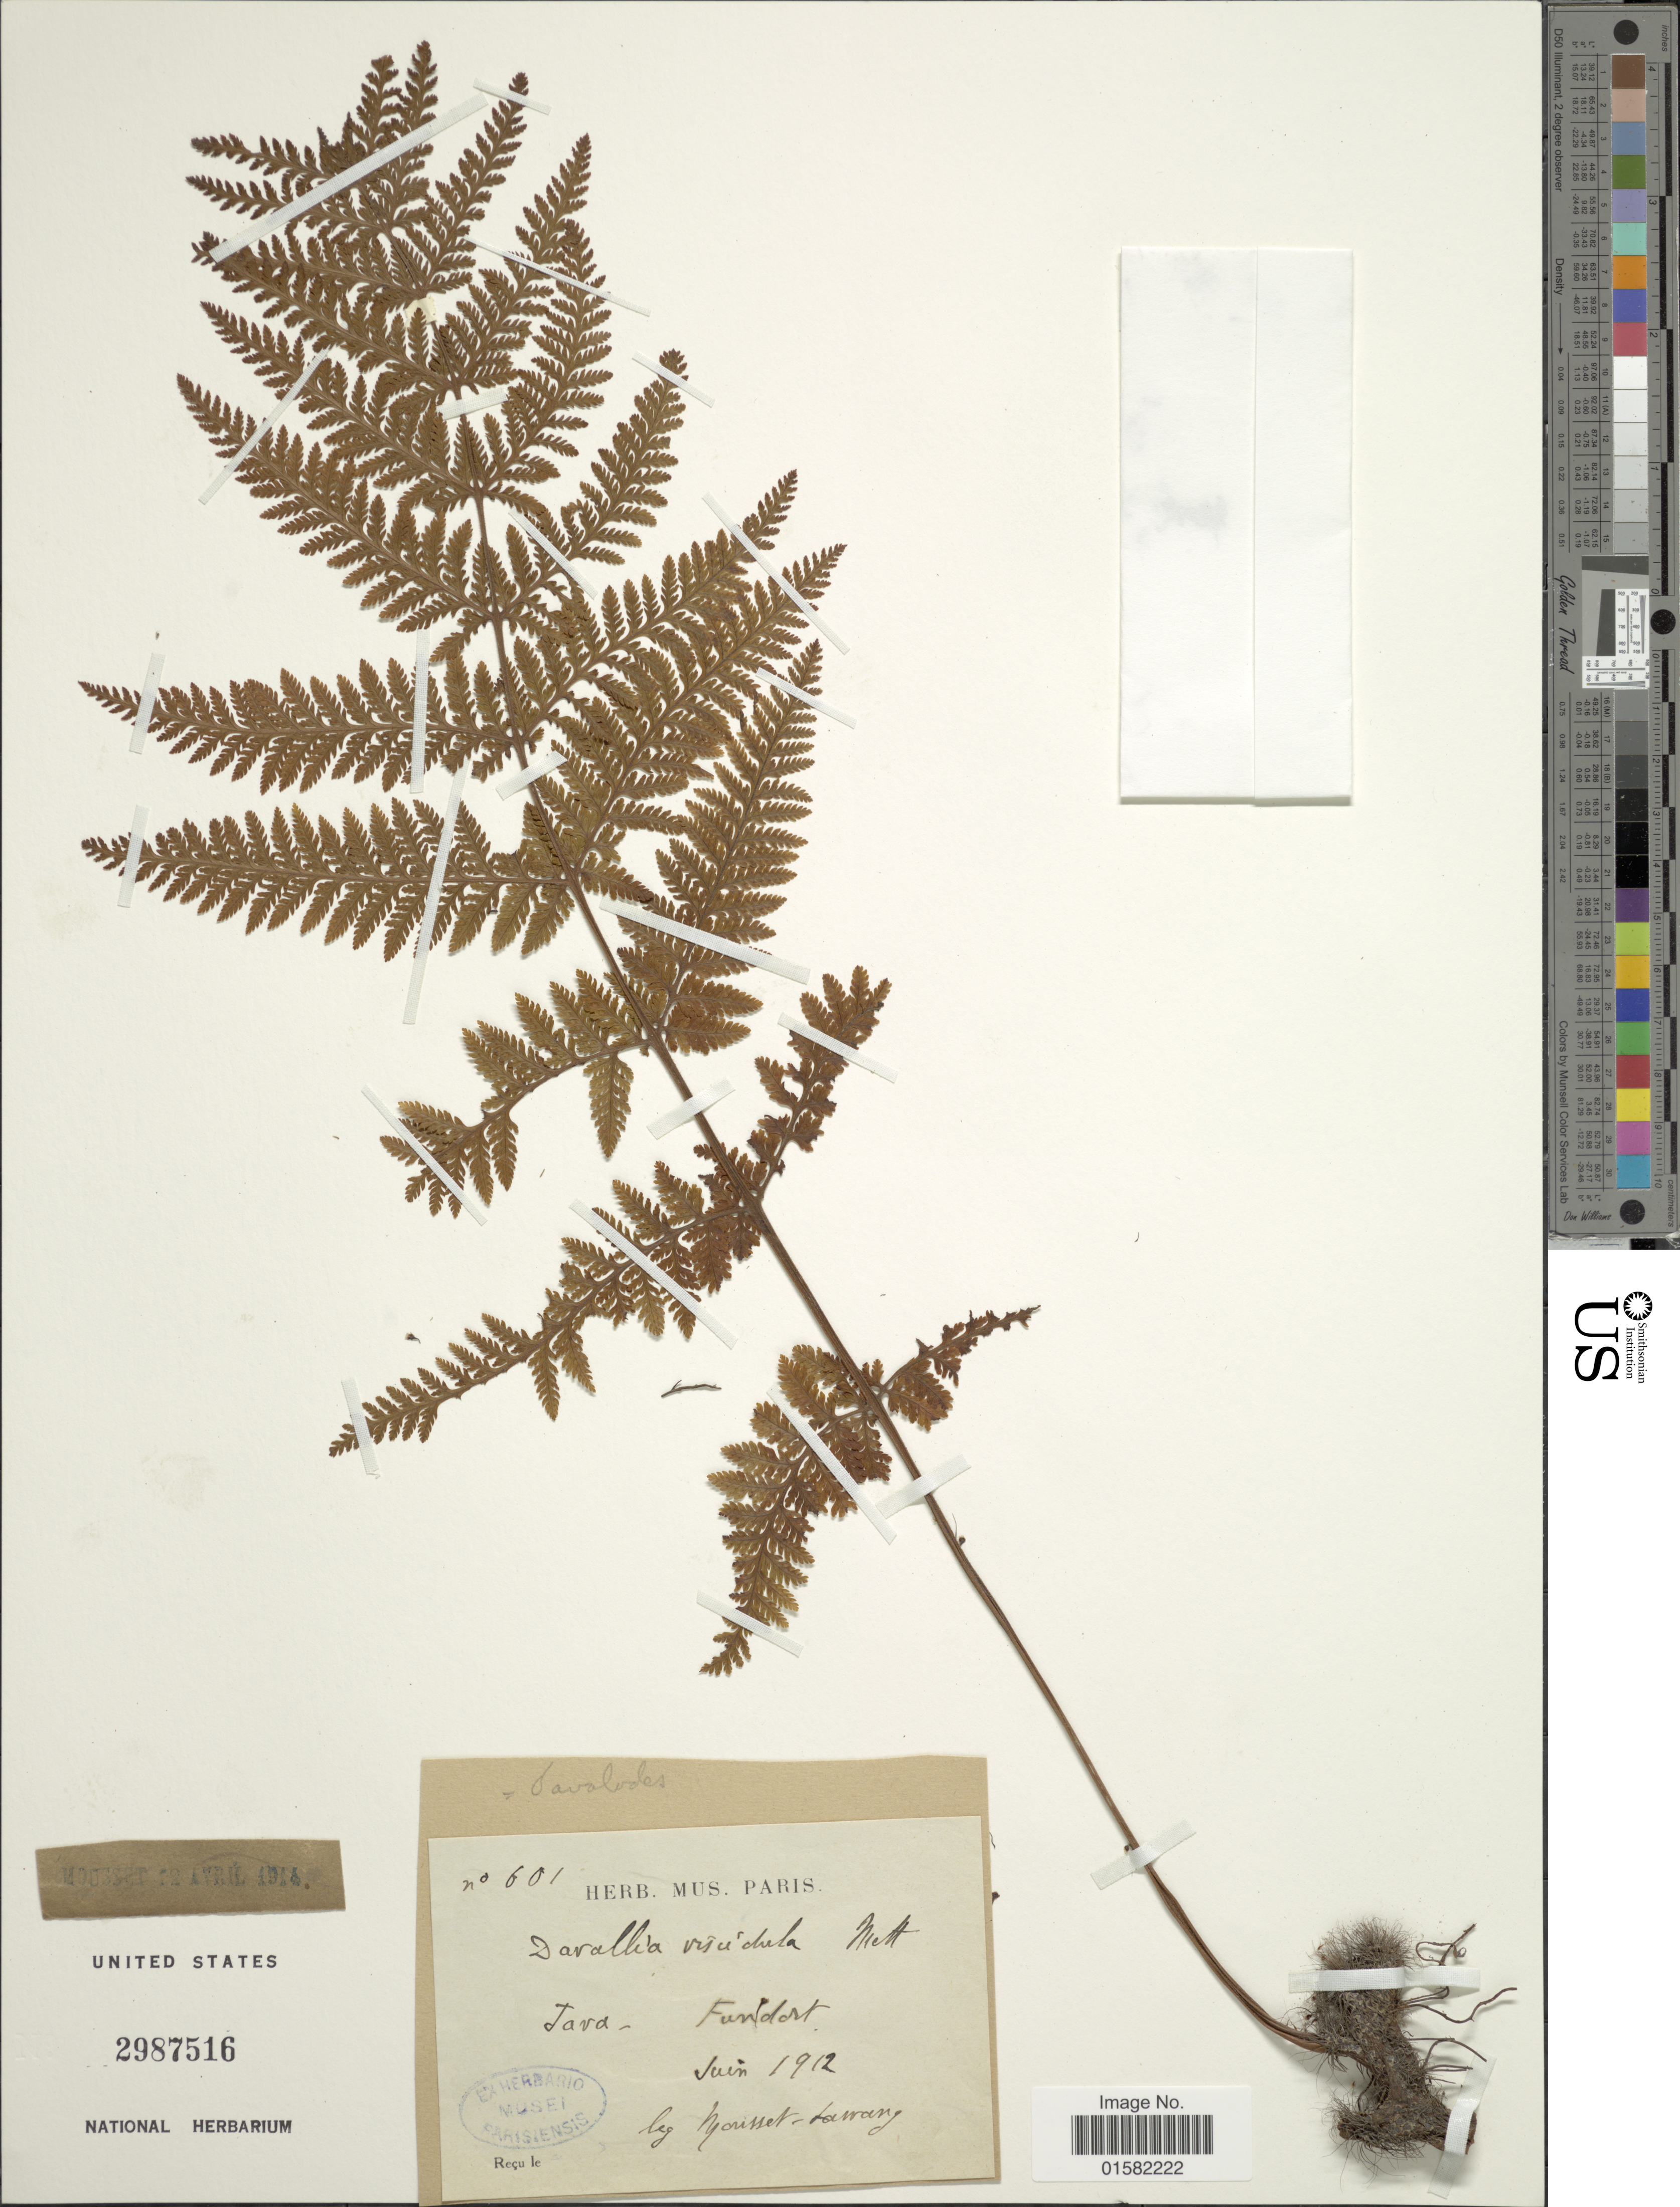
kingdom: Plantae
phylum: Tracheophyta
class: Polypodiopsida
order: Polypodiales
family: Davalliaceae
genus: Davallodes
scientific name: Davallodes viscidulum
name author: (Mett. ex Kuhn) Alderw.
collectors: Mousset-Lawang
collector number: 601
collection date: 1912-06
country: Indonesia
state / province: Java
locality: Fundort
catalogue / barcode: US 2987516